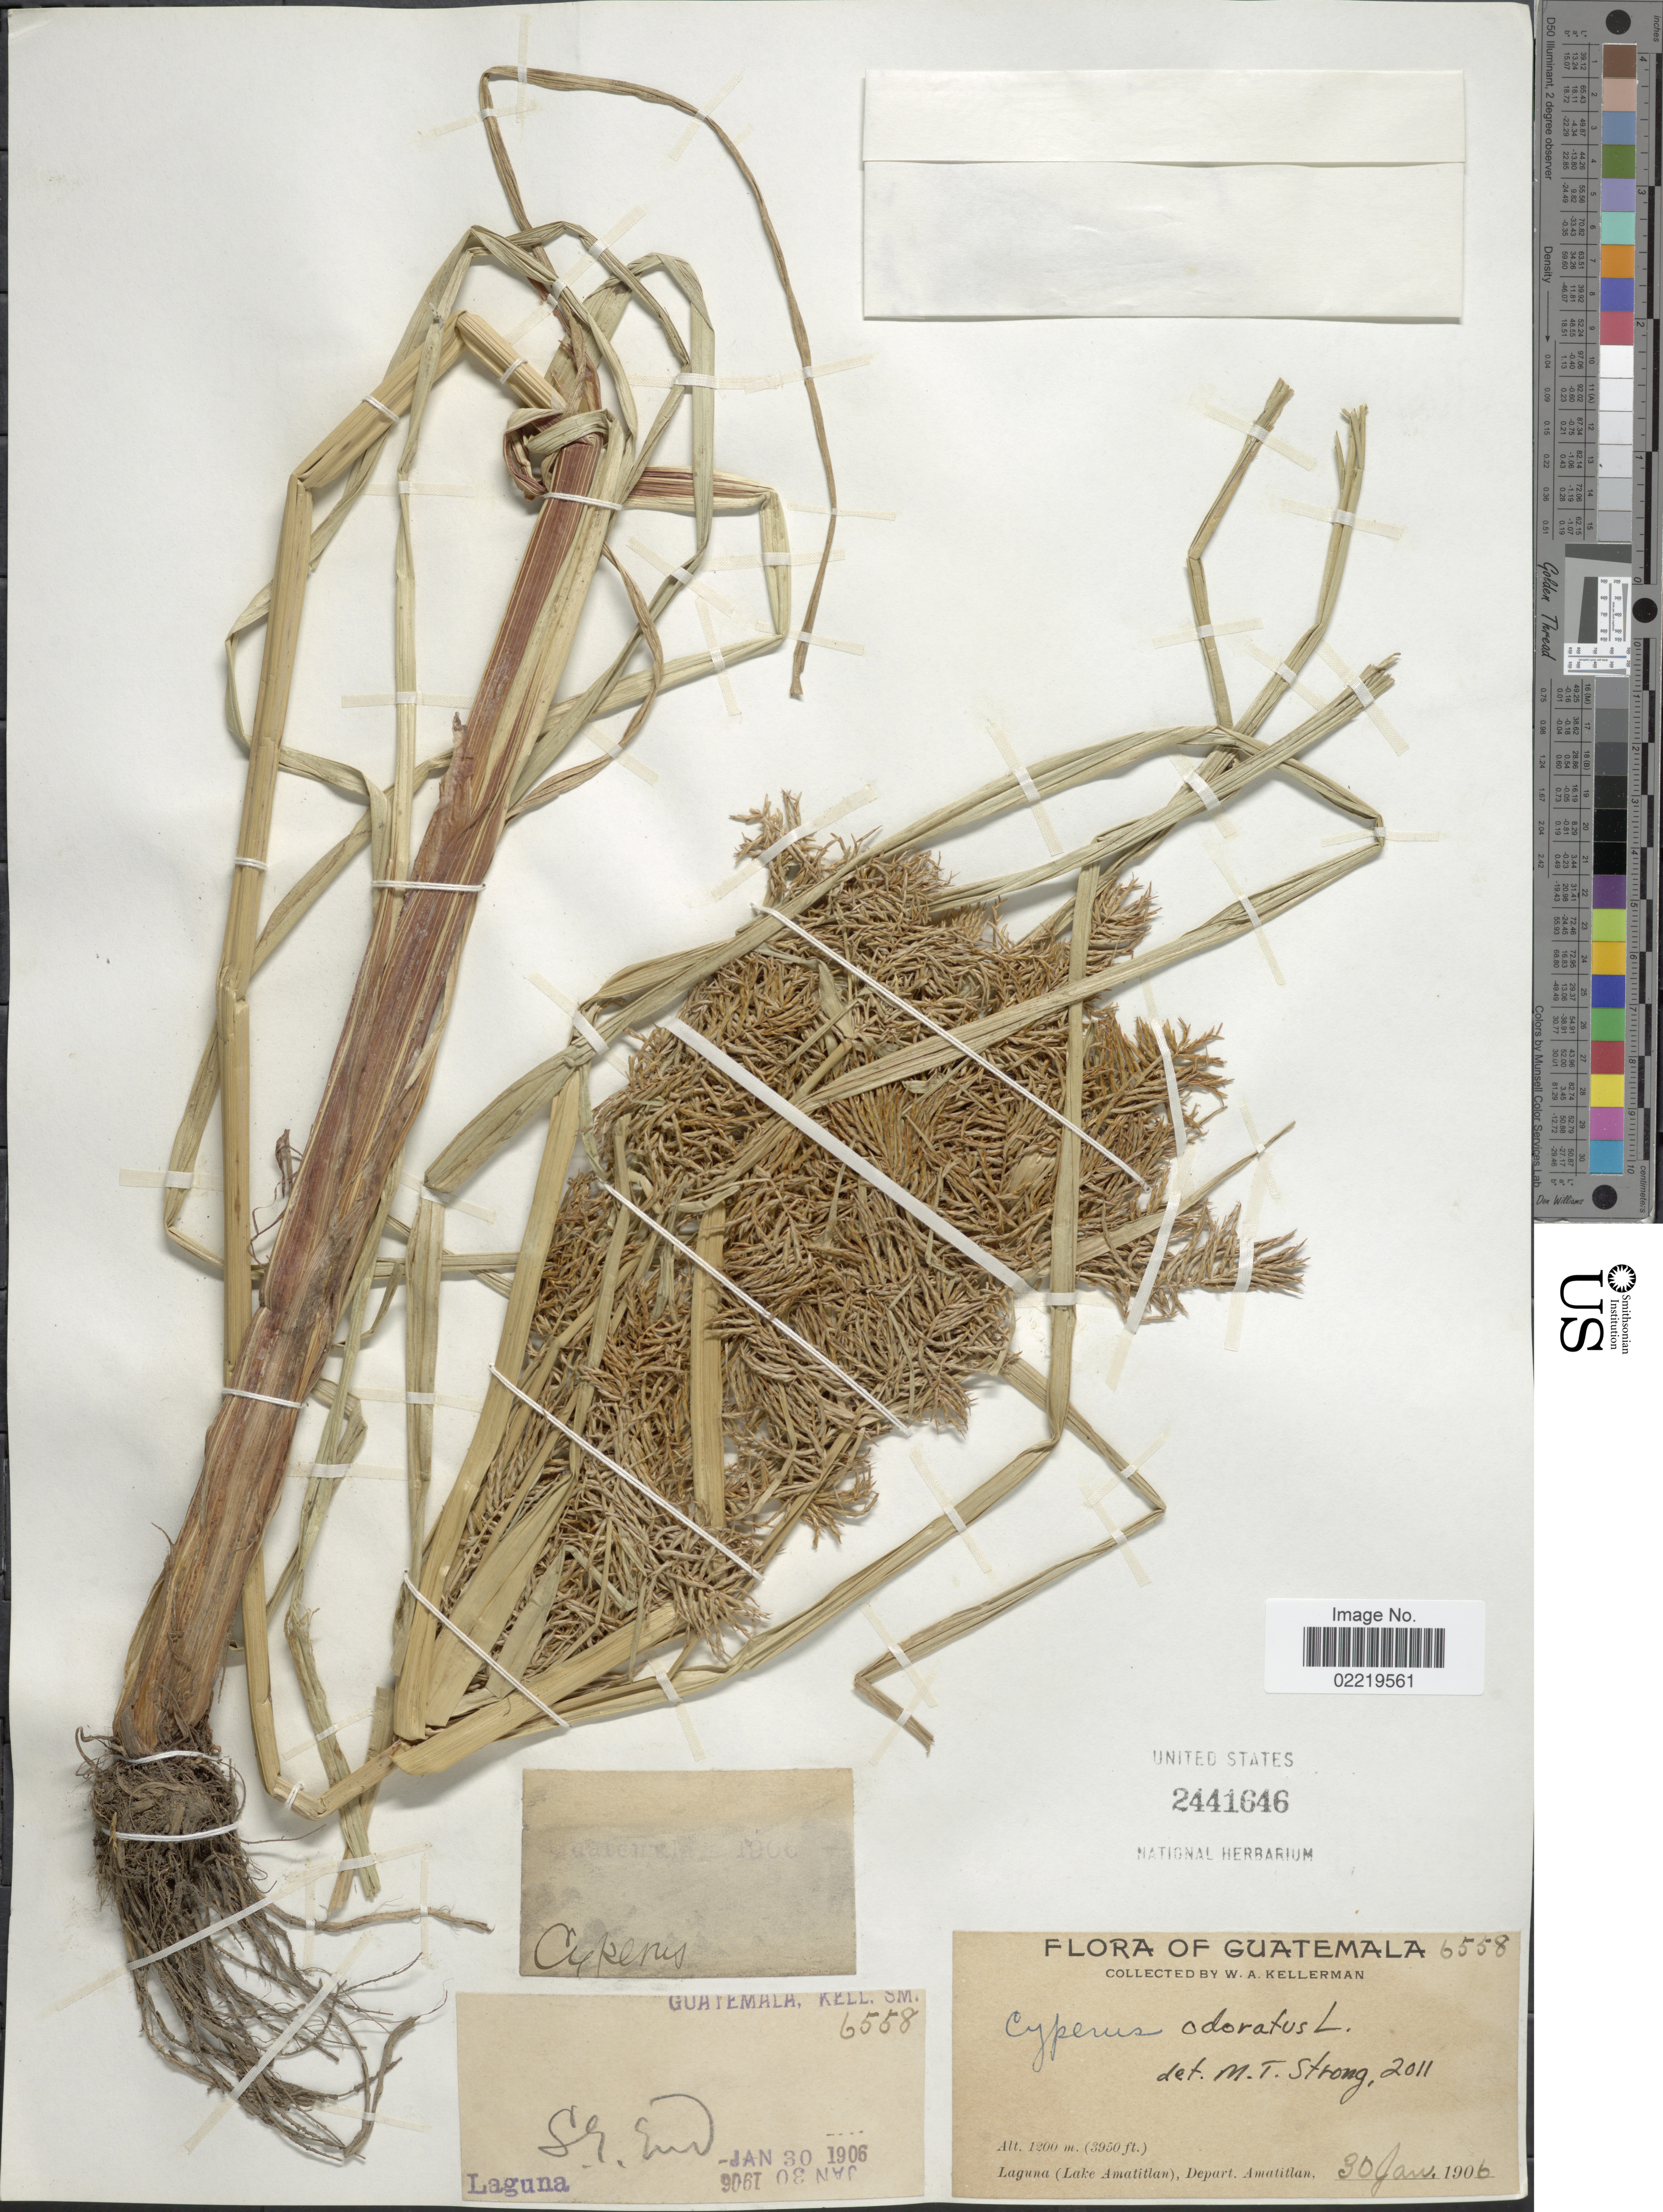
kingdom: Plantae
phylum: Tracheophyta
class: Liliopsida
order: Poales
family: Cyperaceae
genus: Cyperus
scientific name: Cyperus odoratus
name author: L.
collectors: W. Kellerman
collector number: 6558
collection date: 1906-01-30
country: Guatemala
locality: Laguna (Lake Amatitlan), Depart. Amatitlan.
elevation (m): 1204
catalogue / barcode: US 2441646